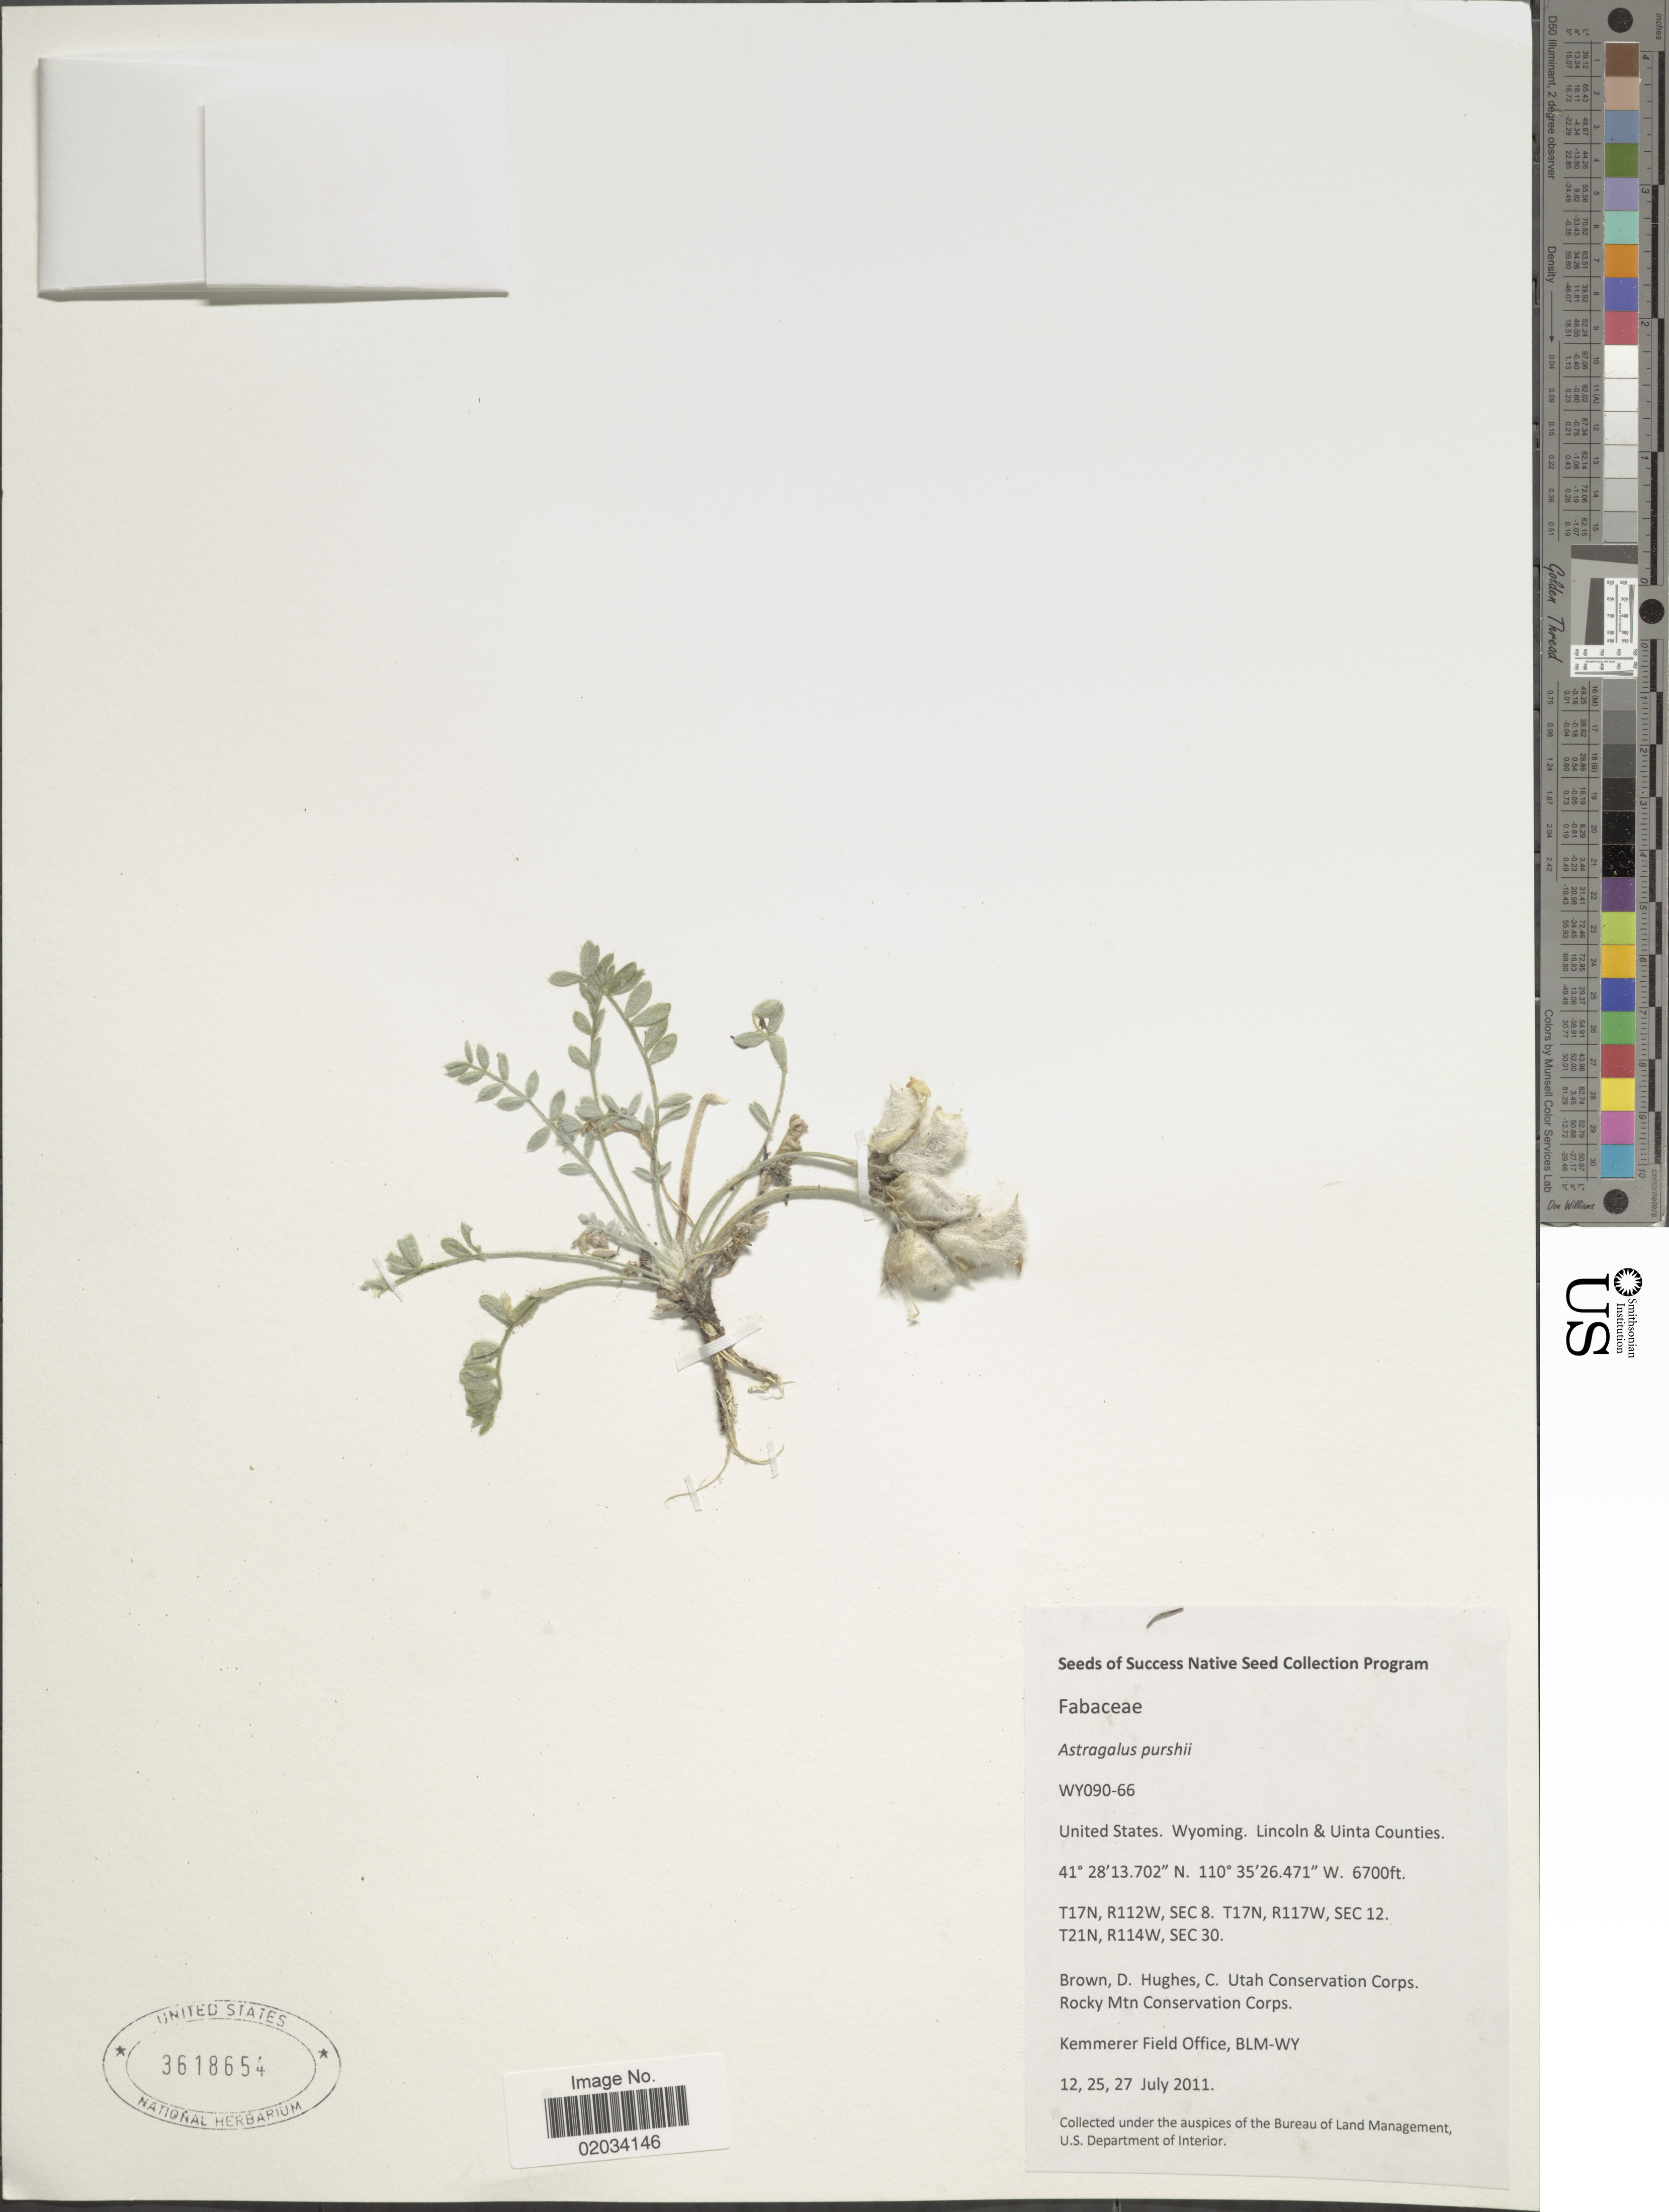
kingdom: Plantae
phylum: Tracheophyta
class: Magnoliopsida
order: Fabales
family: Fabaceae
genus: Astragalus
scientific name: Astragalus purshii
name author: Douglas ex Hook.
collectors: -- Brown, C. E. Hughes, Utah Conservation Corps & Rocky Mountain (Colorado) Youth Corps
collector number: WY090-66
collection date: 2011-07-12/2011-07-27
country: United States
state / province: Wyoming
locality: Lincoln & Uinta Counties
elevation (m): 2042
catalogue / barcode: US 3618654